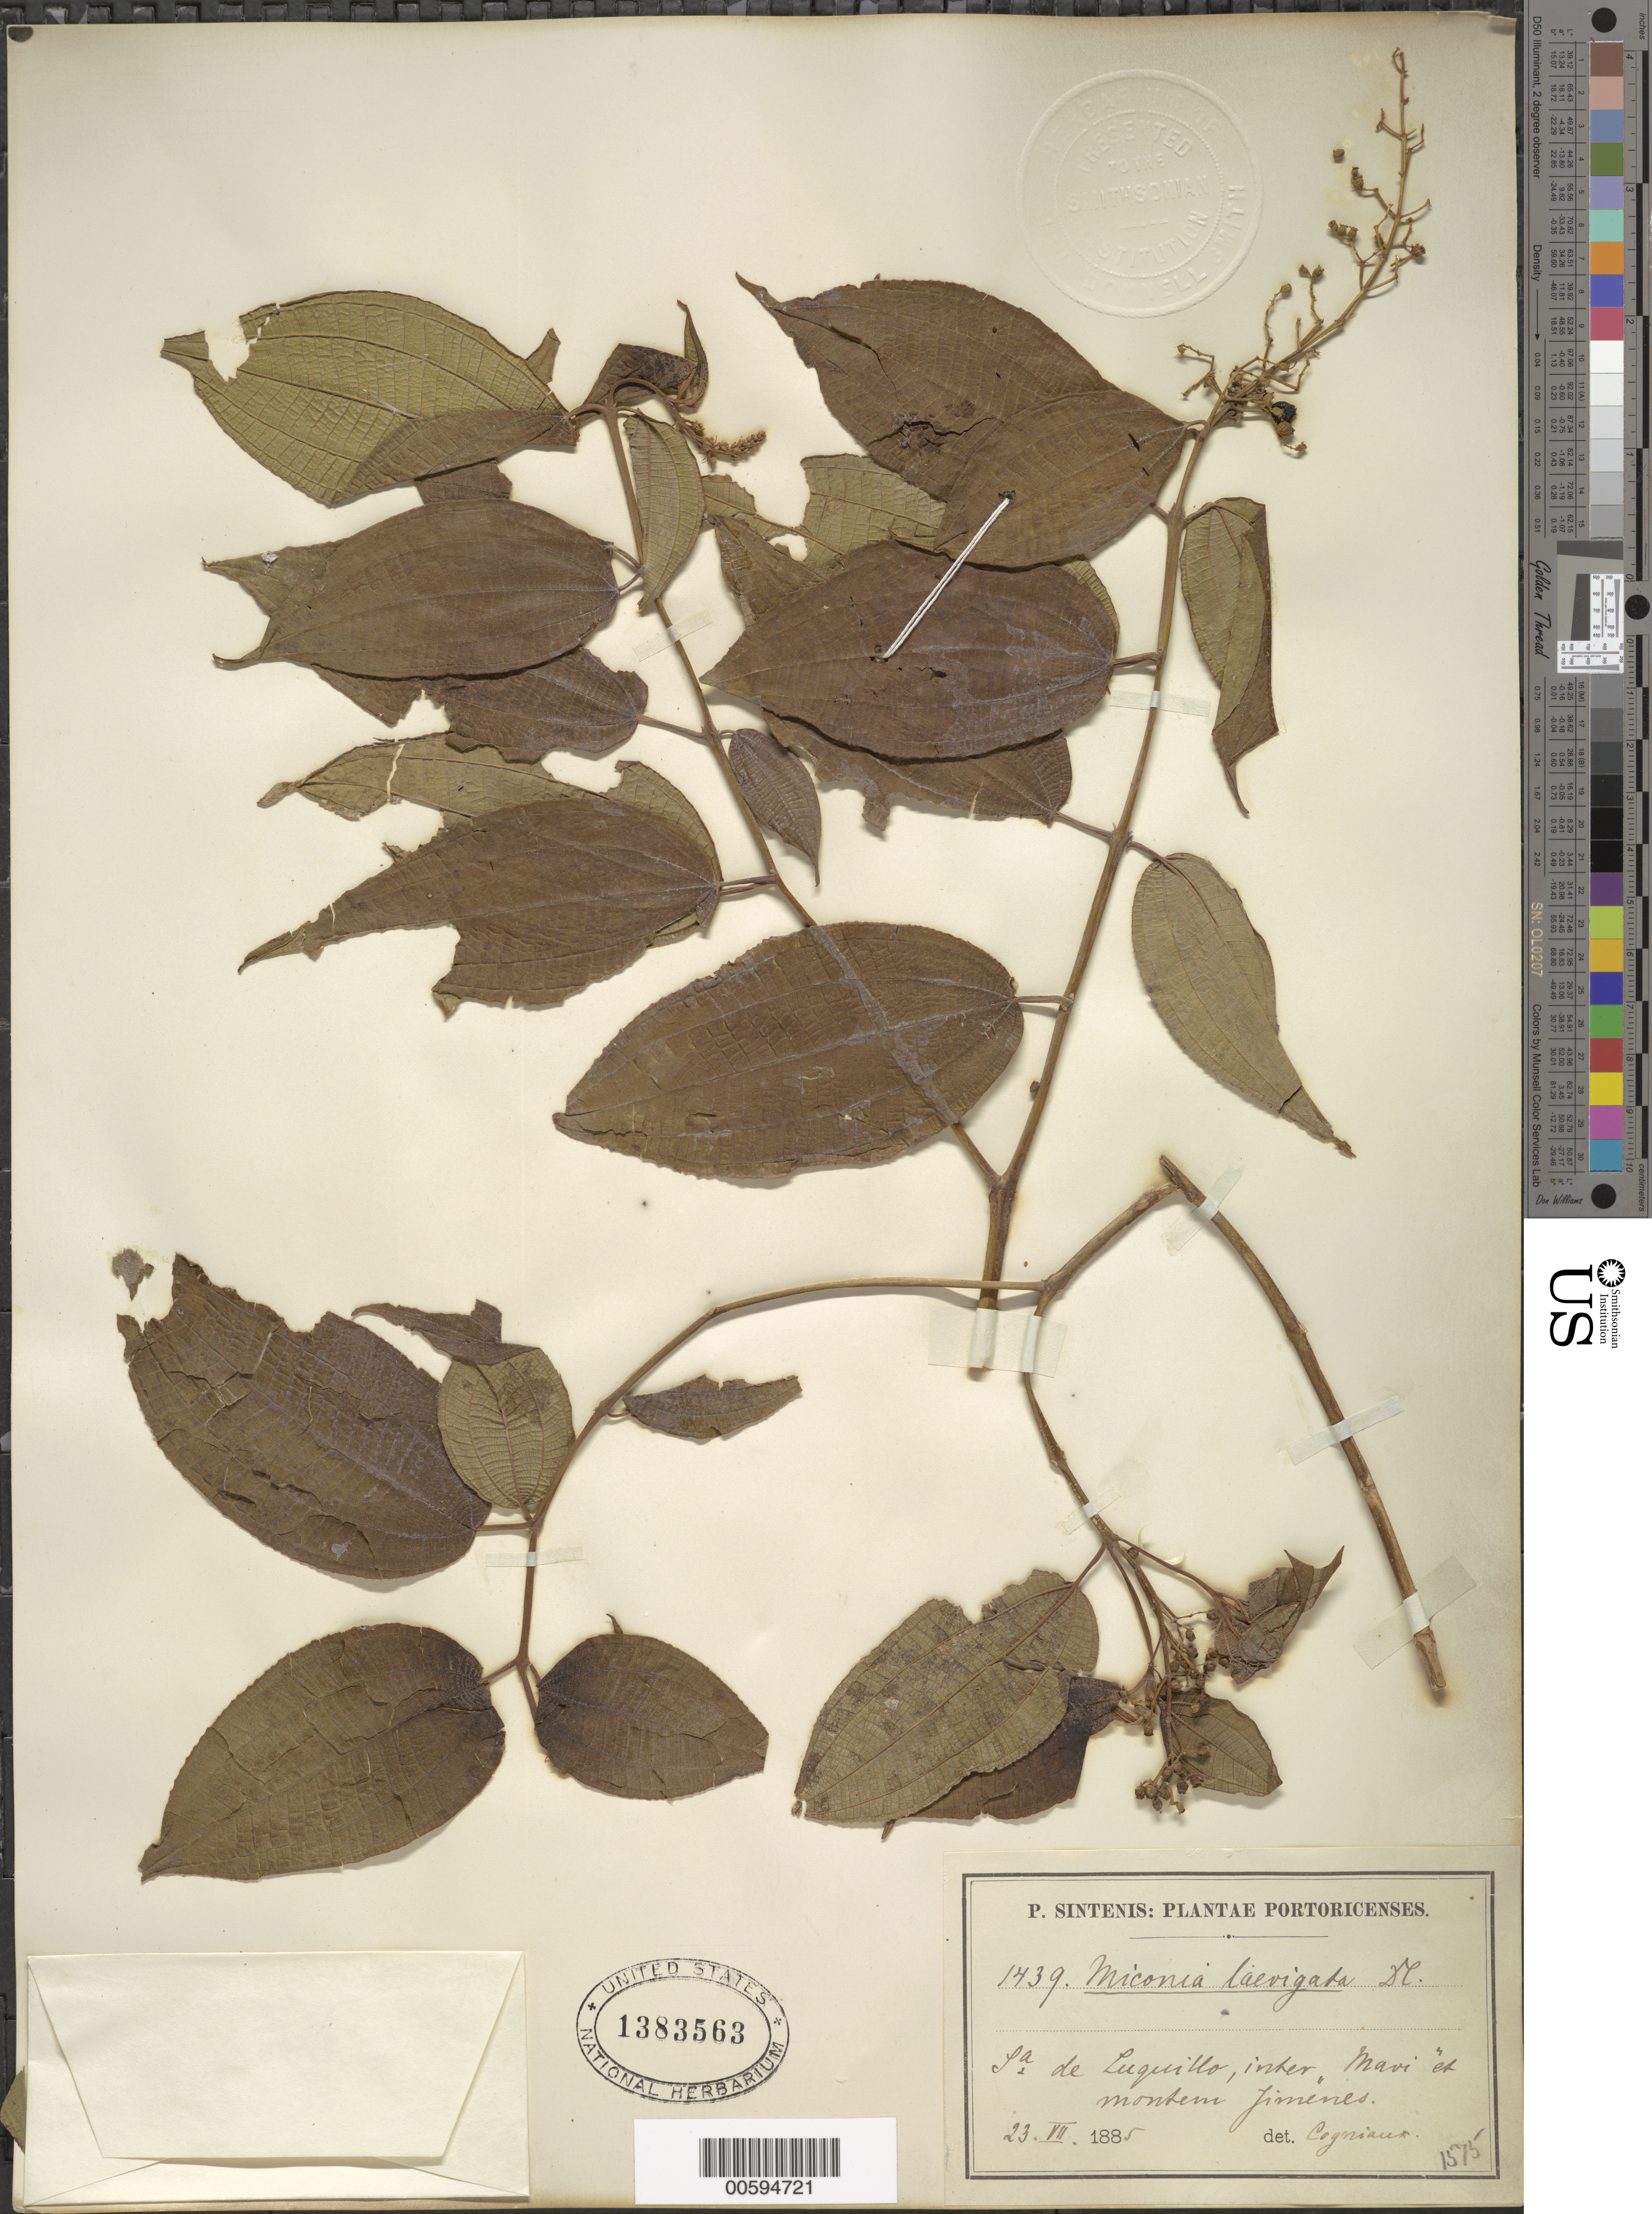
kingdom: Plantae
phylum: Tracheophyta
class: Magnoliopsida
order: Myrtales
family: Melastomataceae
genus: Miconia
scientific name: Miconia laevigata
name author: (L.) D. Don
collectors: P. Sintenis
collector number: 1439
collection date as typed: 23 Jul 1885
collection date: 1885-07-23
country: Puerto Rico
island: Greater Antilles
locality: Sierra de Luquillo, inter "Mavi" et montem Jimenes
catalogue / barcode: US 1383563